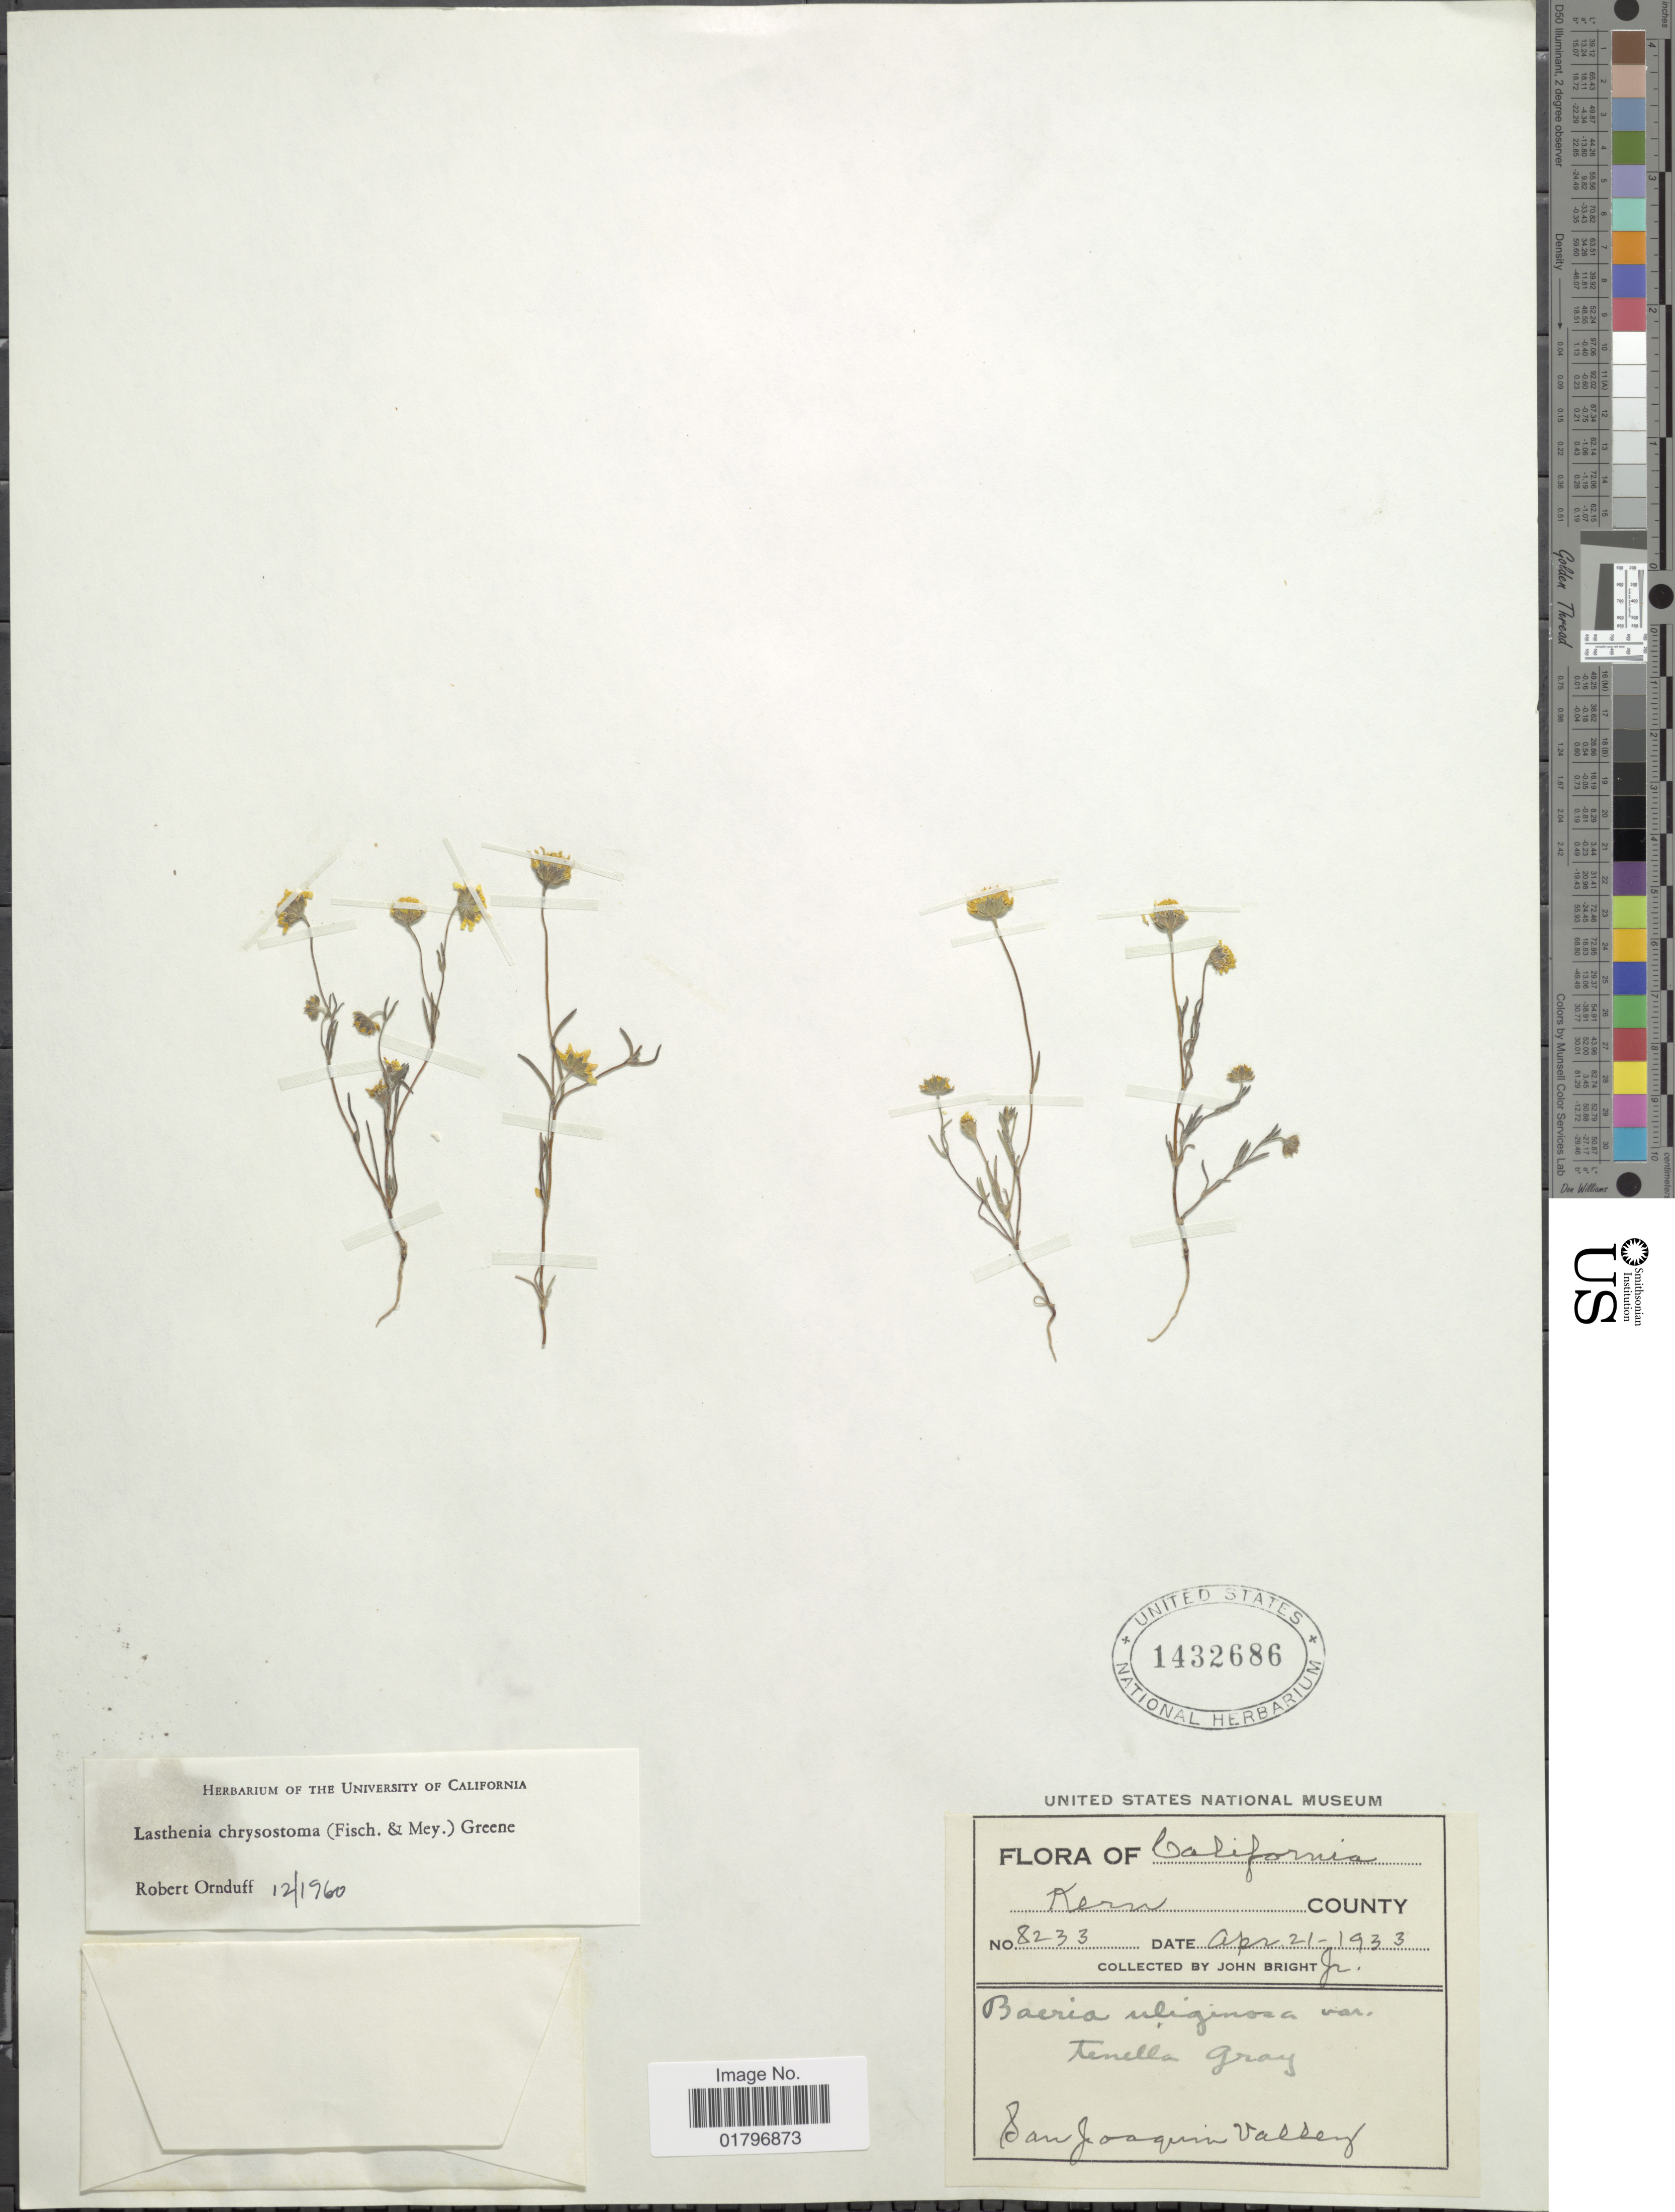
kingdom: Plantae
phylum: Tracheophyta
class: Magnoliopsida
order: Asterales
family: Asteraceae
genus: Lasthenia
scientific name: Lasthenia chrysostoma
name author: (Fisch. & C.A. Mey.) Greene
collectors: J. Bright Jr.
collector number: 8233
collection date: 1933-04-21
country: United States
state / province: California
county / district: Kern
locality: Kern County. San Joaquin Valley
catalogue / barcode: US 1432686